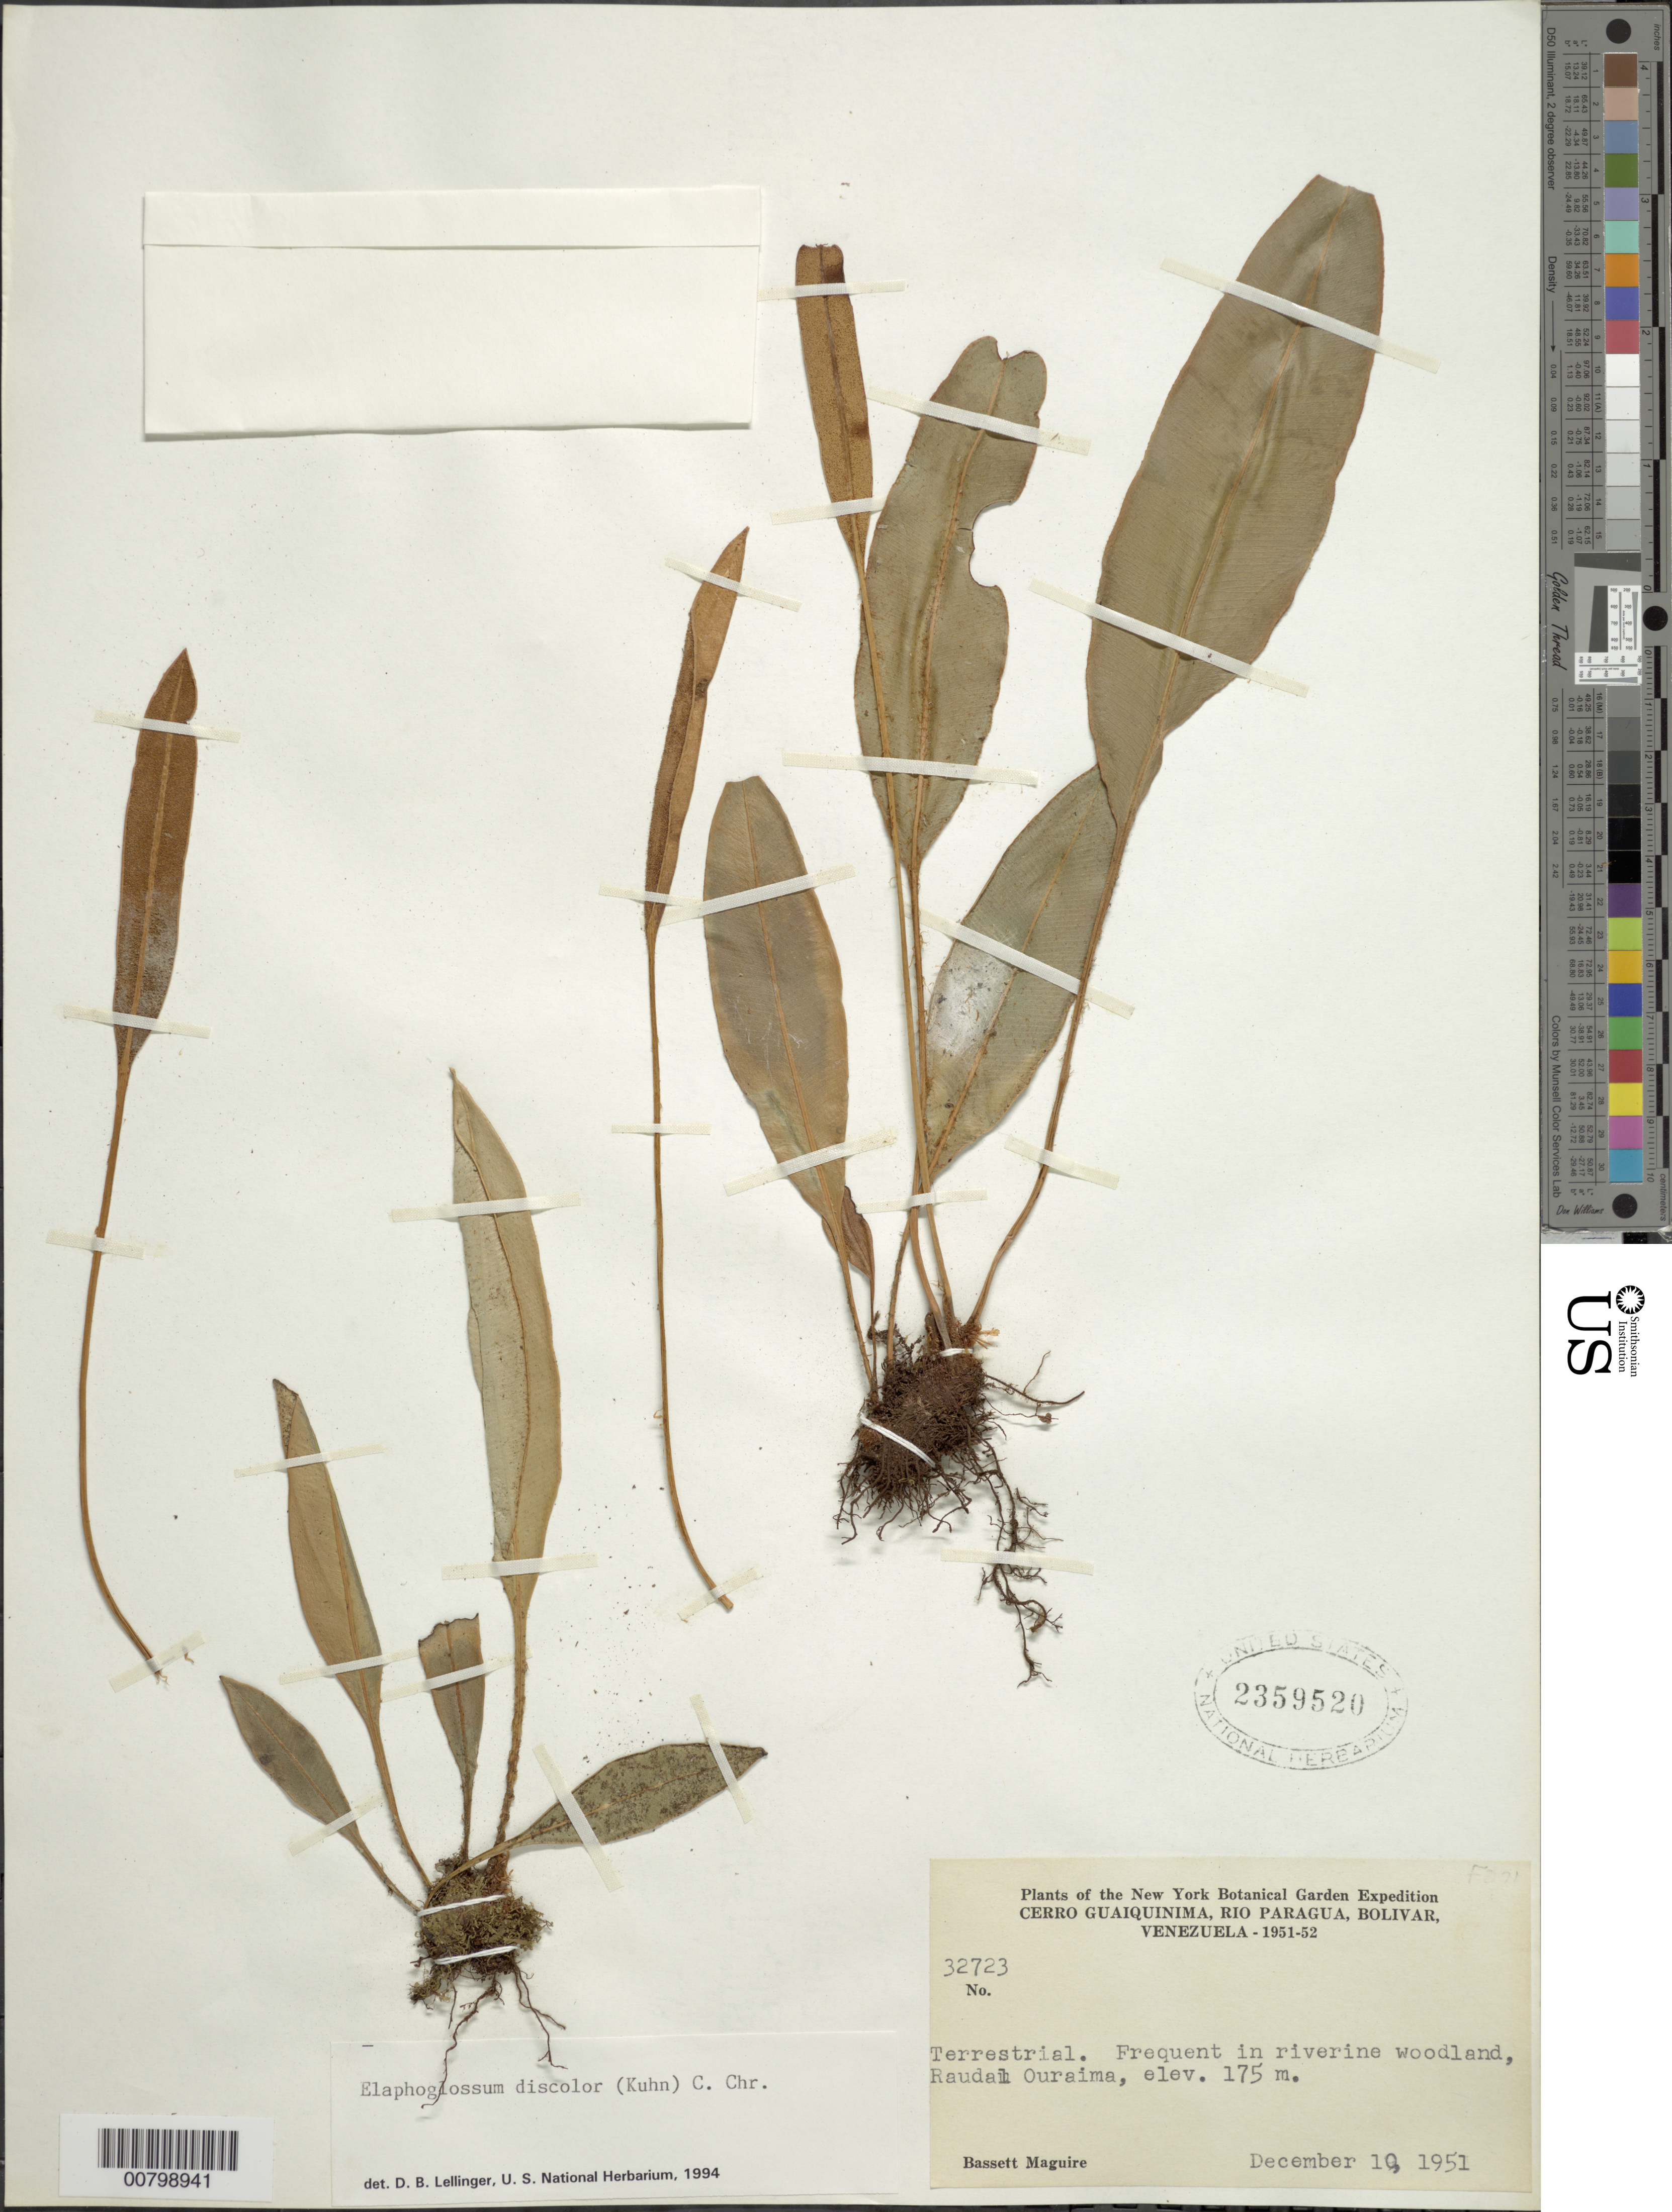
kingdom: Plantae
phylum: Tracheophyta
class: Polypodiopsida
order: Polypodiales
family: Dryopteridaceae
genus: Elaphoglossum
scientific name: Elaphoglossum discolor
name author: (Kuhn) C. Chr.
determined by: Lellinger, David B., (BOT), Smithsonian Institution - National Museum of Natural History (UNITED STATES)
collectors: B. Maguire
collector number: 32723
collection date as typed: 10-Dec-51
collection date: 1951-12-10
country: Venezuela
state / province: Bolívar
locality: Cerro Guaiquinima, Río Paragua, Raudal Ouraima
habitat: Riverine woodland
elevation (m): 175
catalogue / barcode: US 2359520